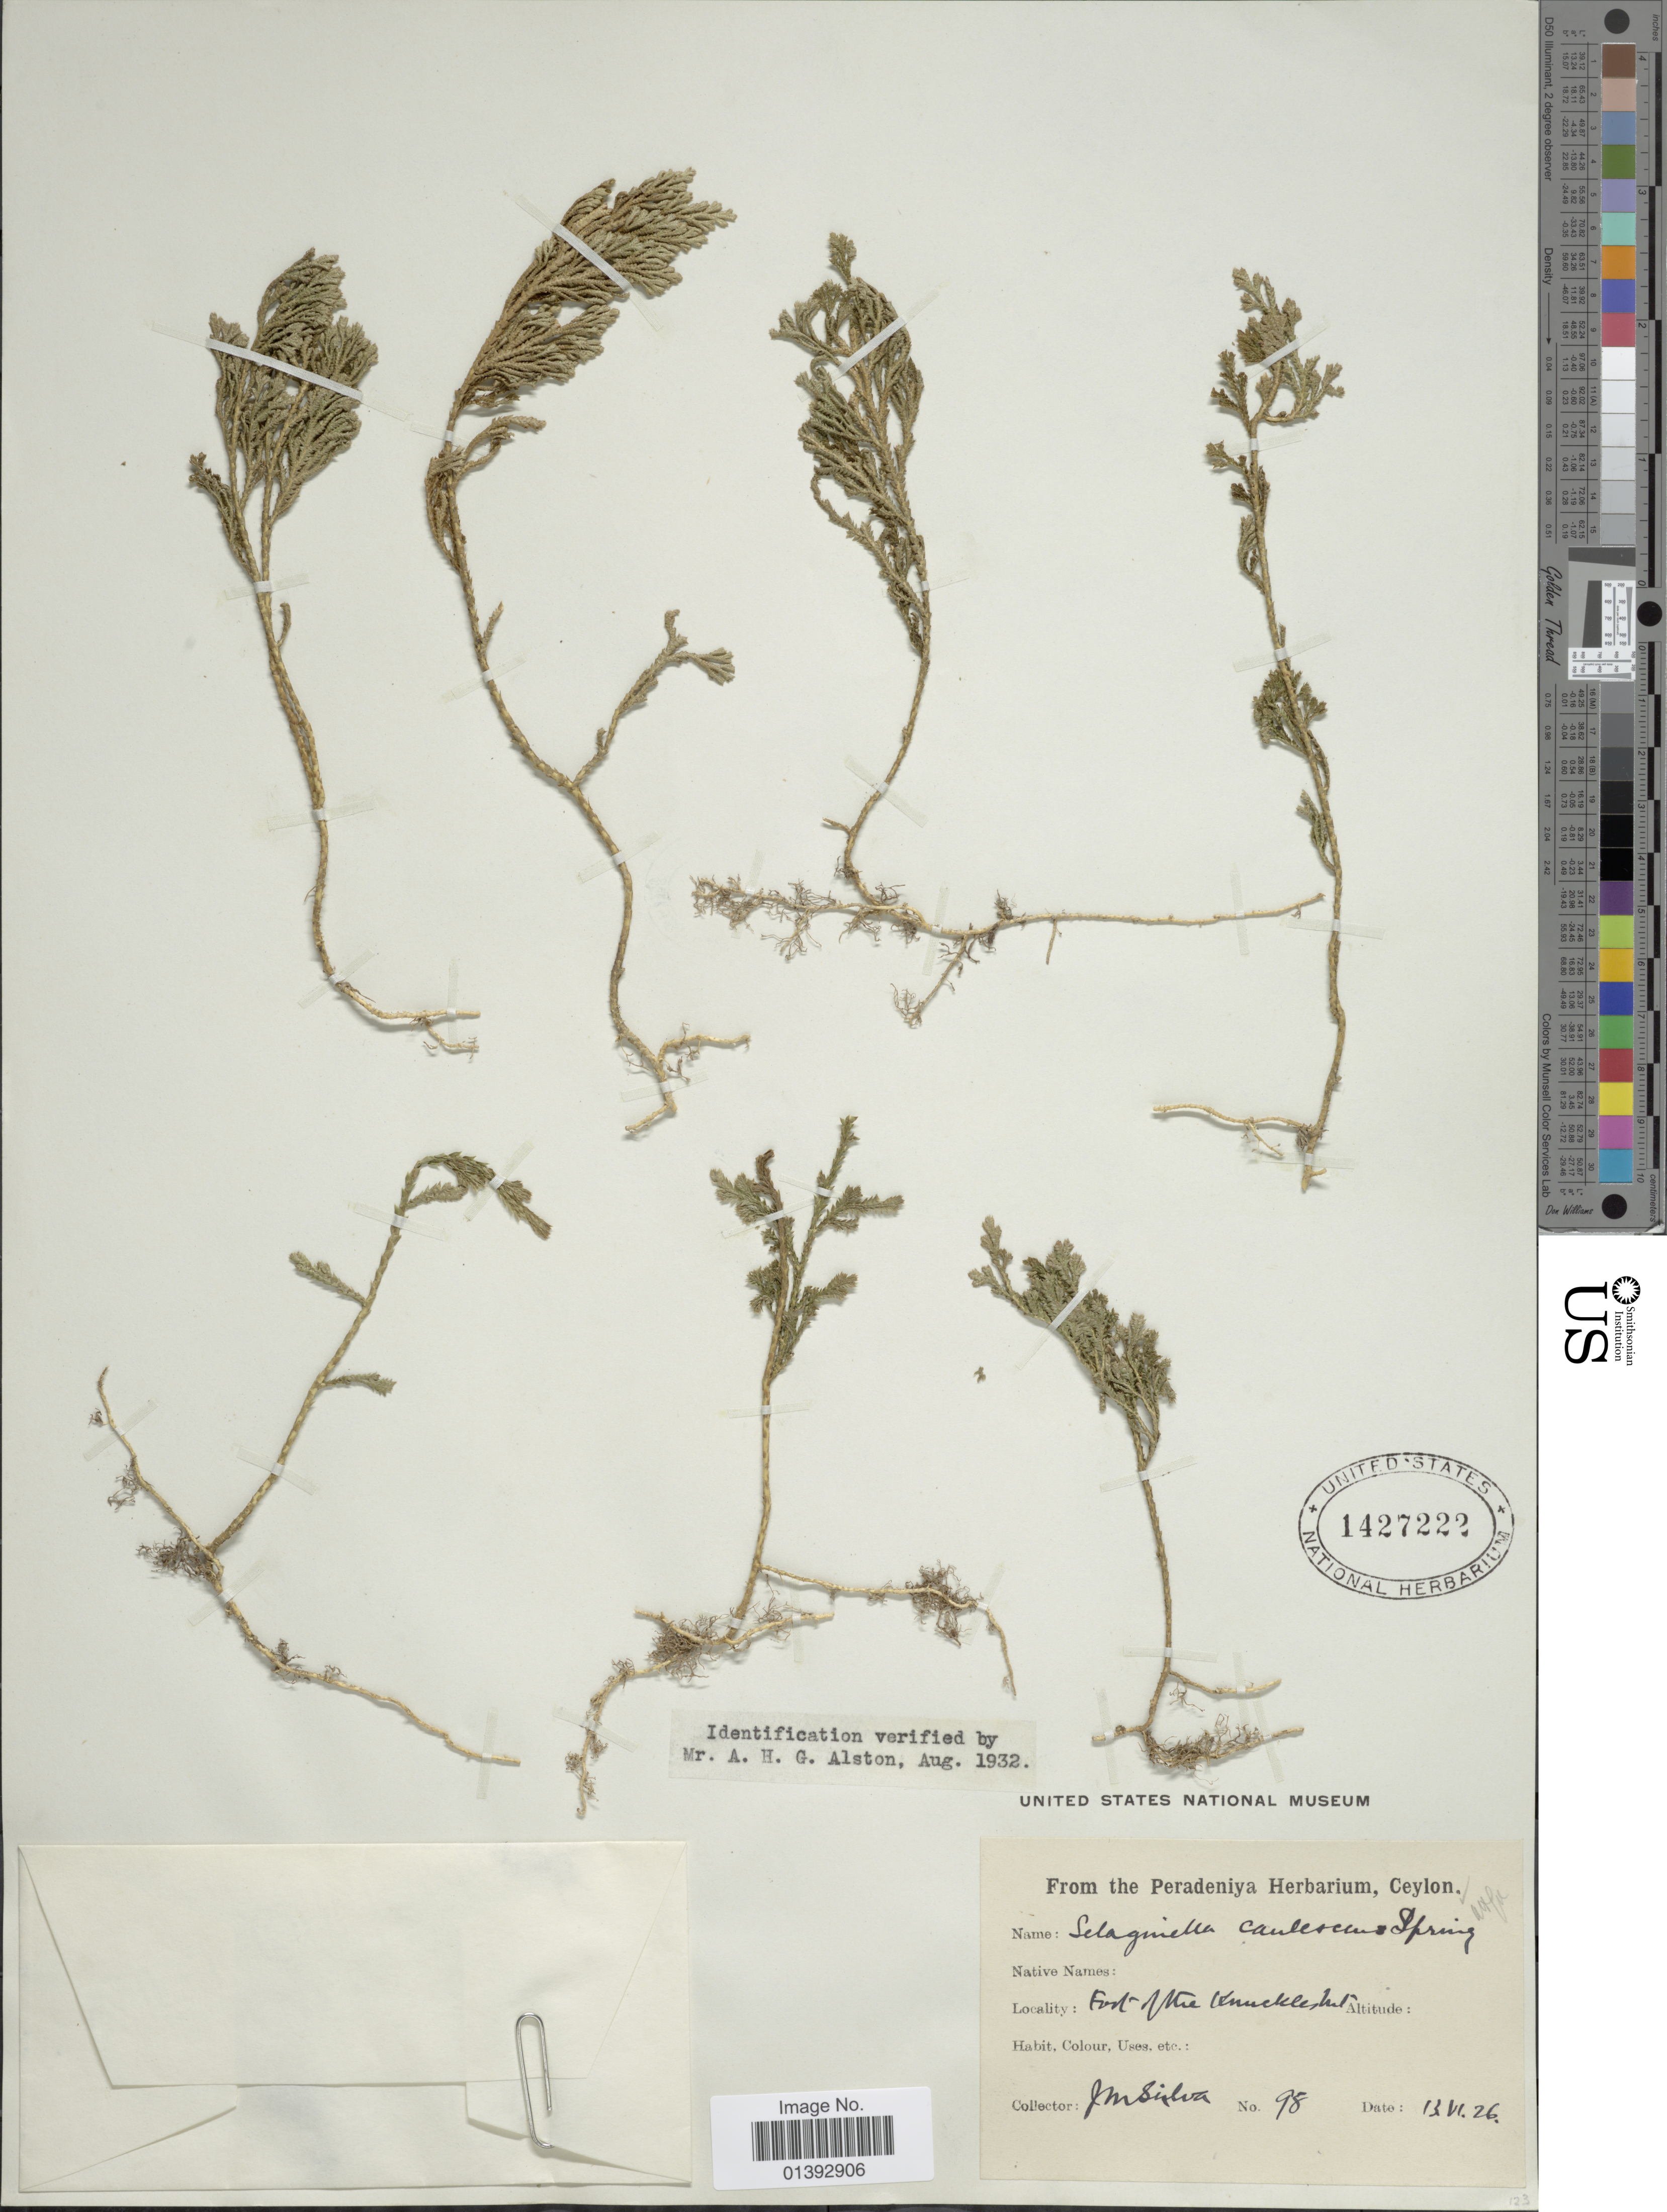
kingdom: Plantae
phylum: Tracheophyta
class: Lycopodiopsida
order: Selaginellales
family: Selaginellaceae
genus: Selaginella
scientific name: Selaginella involvens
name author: (Sw.) Spring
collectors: J. M. Silva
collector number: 98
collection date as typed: Transcribed d/m/y: 13/6/26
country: Sri Lanka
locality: Fort [illegible text] Knuckle[illegible text]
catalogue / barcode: US 1427222